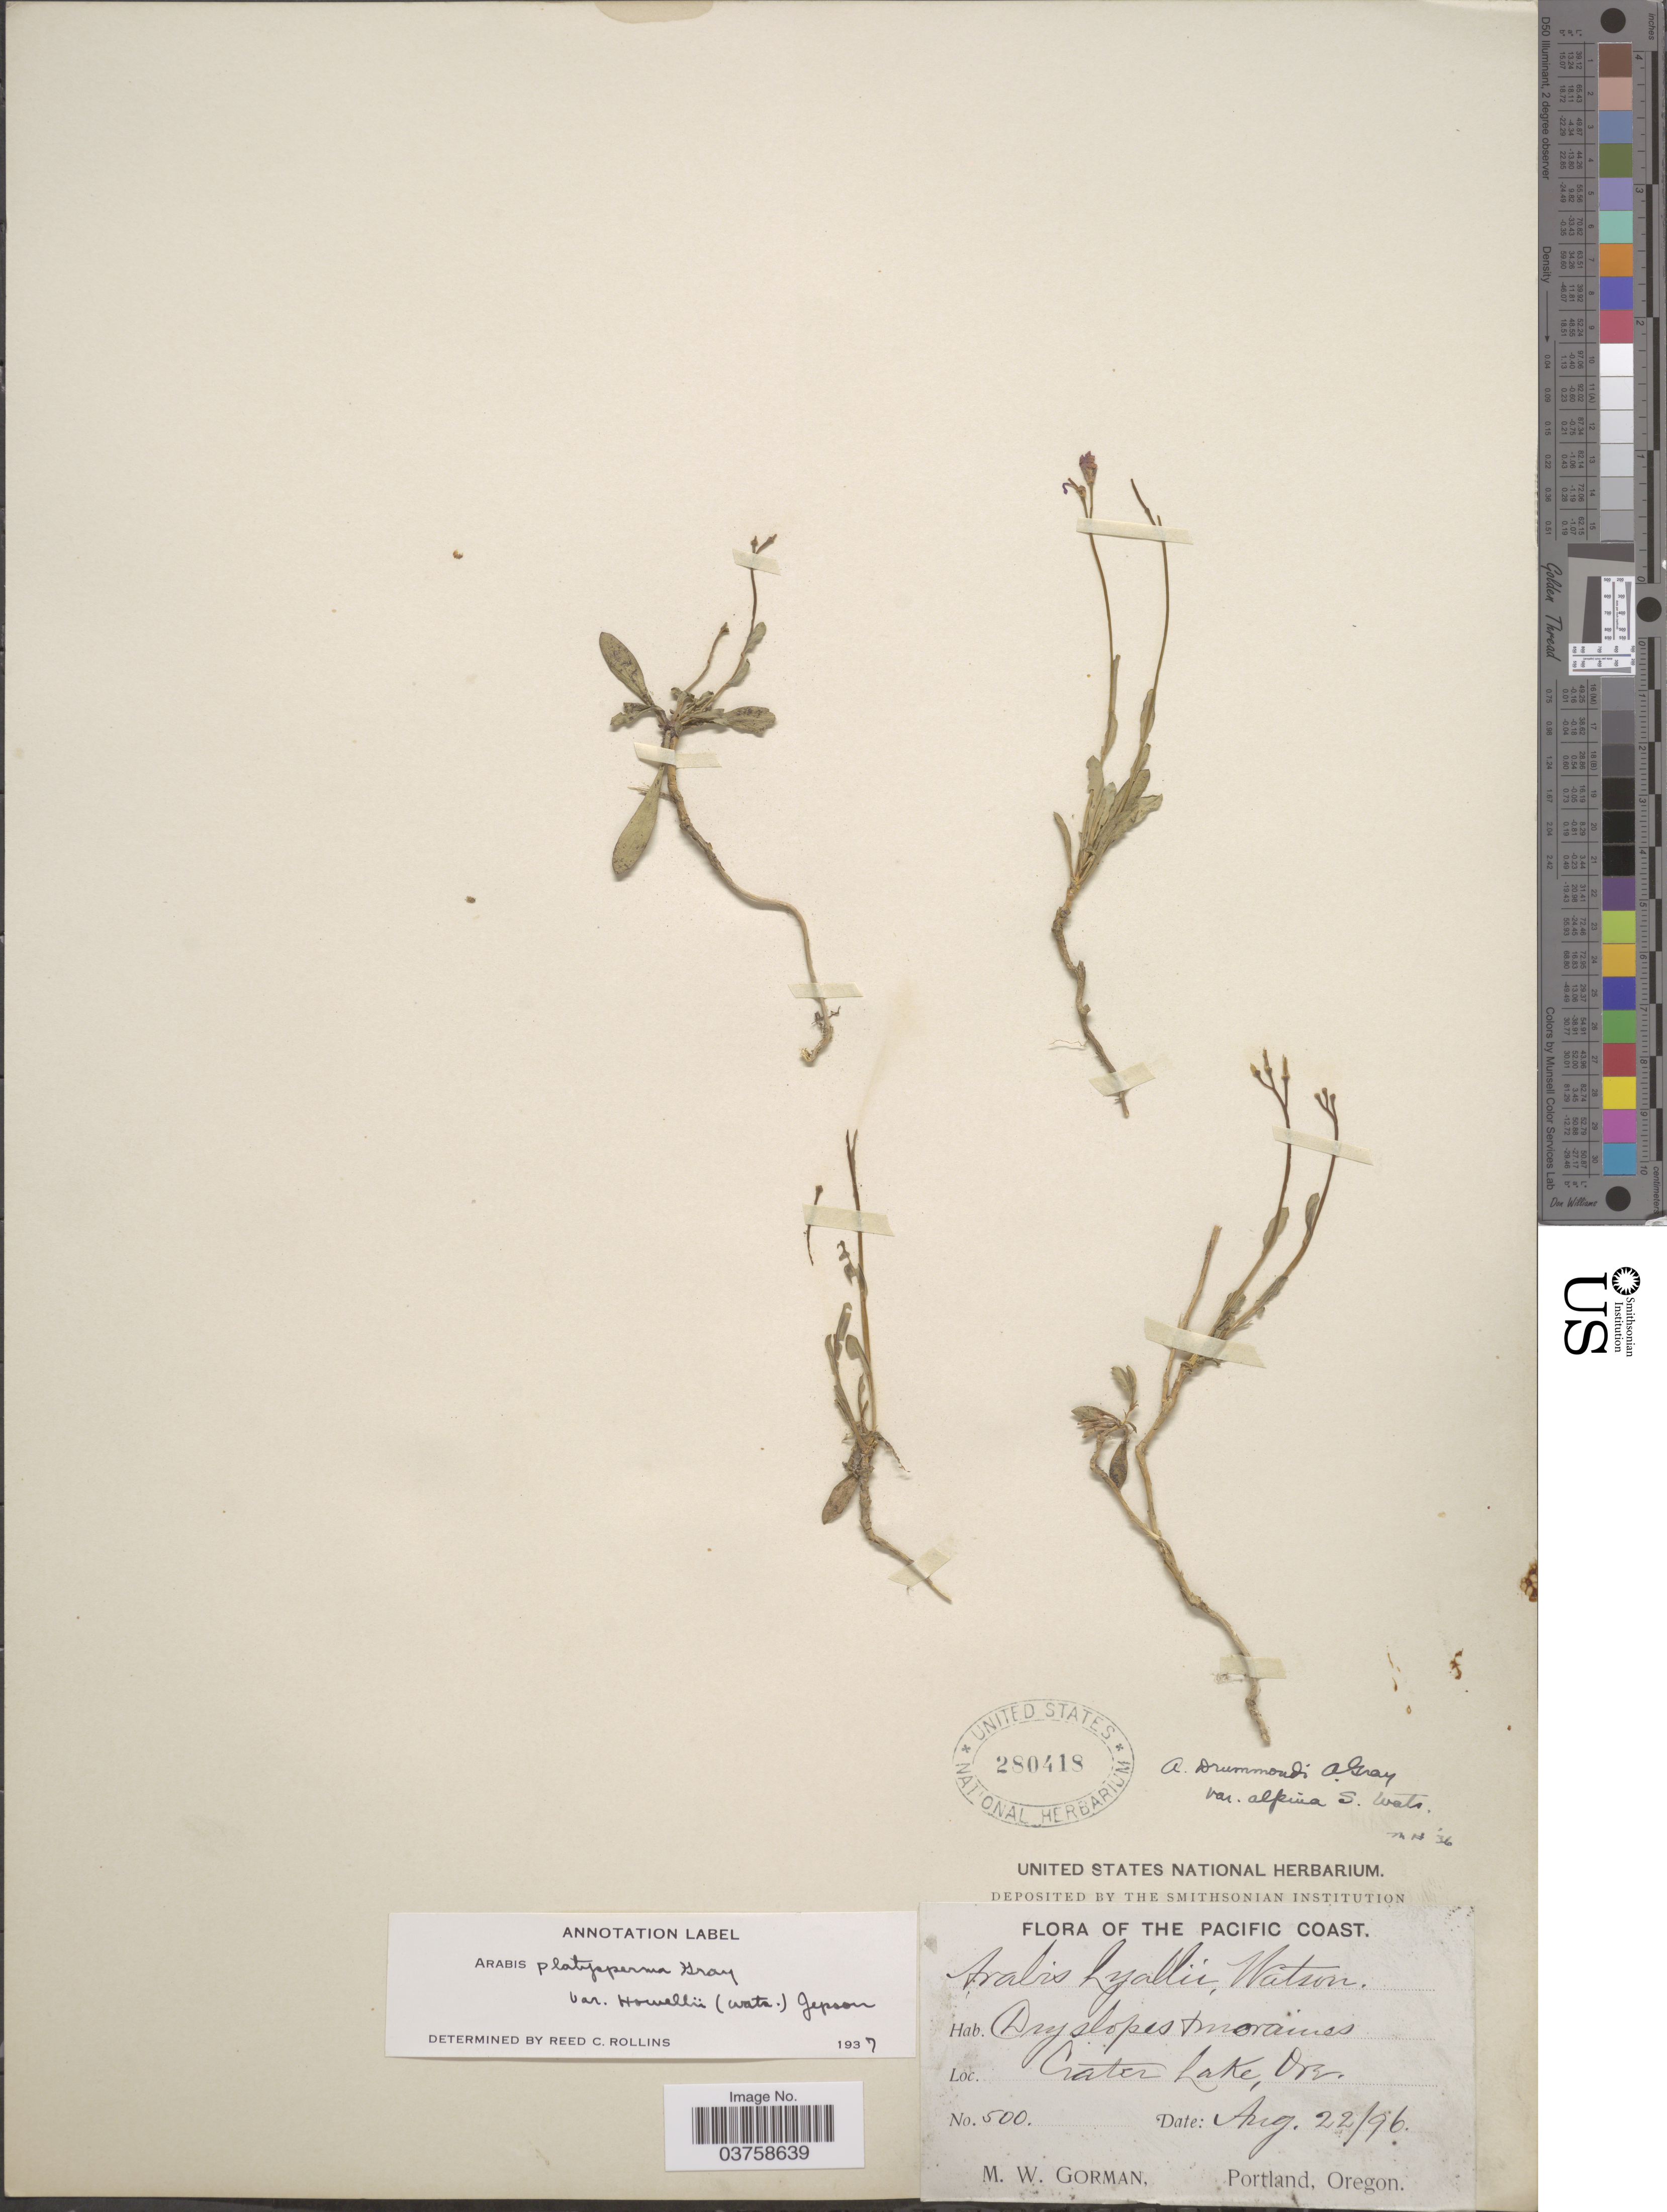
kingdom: Plantae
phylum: Tracheophyta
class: Magnoliopsida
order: Brassicales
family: Brassicaceae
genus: Arabis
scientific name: Arabis platysperma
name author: A. Gray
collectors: M. W. Gorman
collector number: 500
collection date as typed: Transcribed d/m/y: 22/8/96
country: United States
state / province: Oregon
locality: The Pacific Coast. Crater Lake.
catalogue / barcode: US 280418